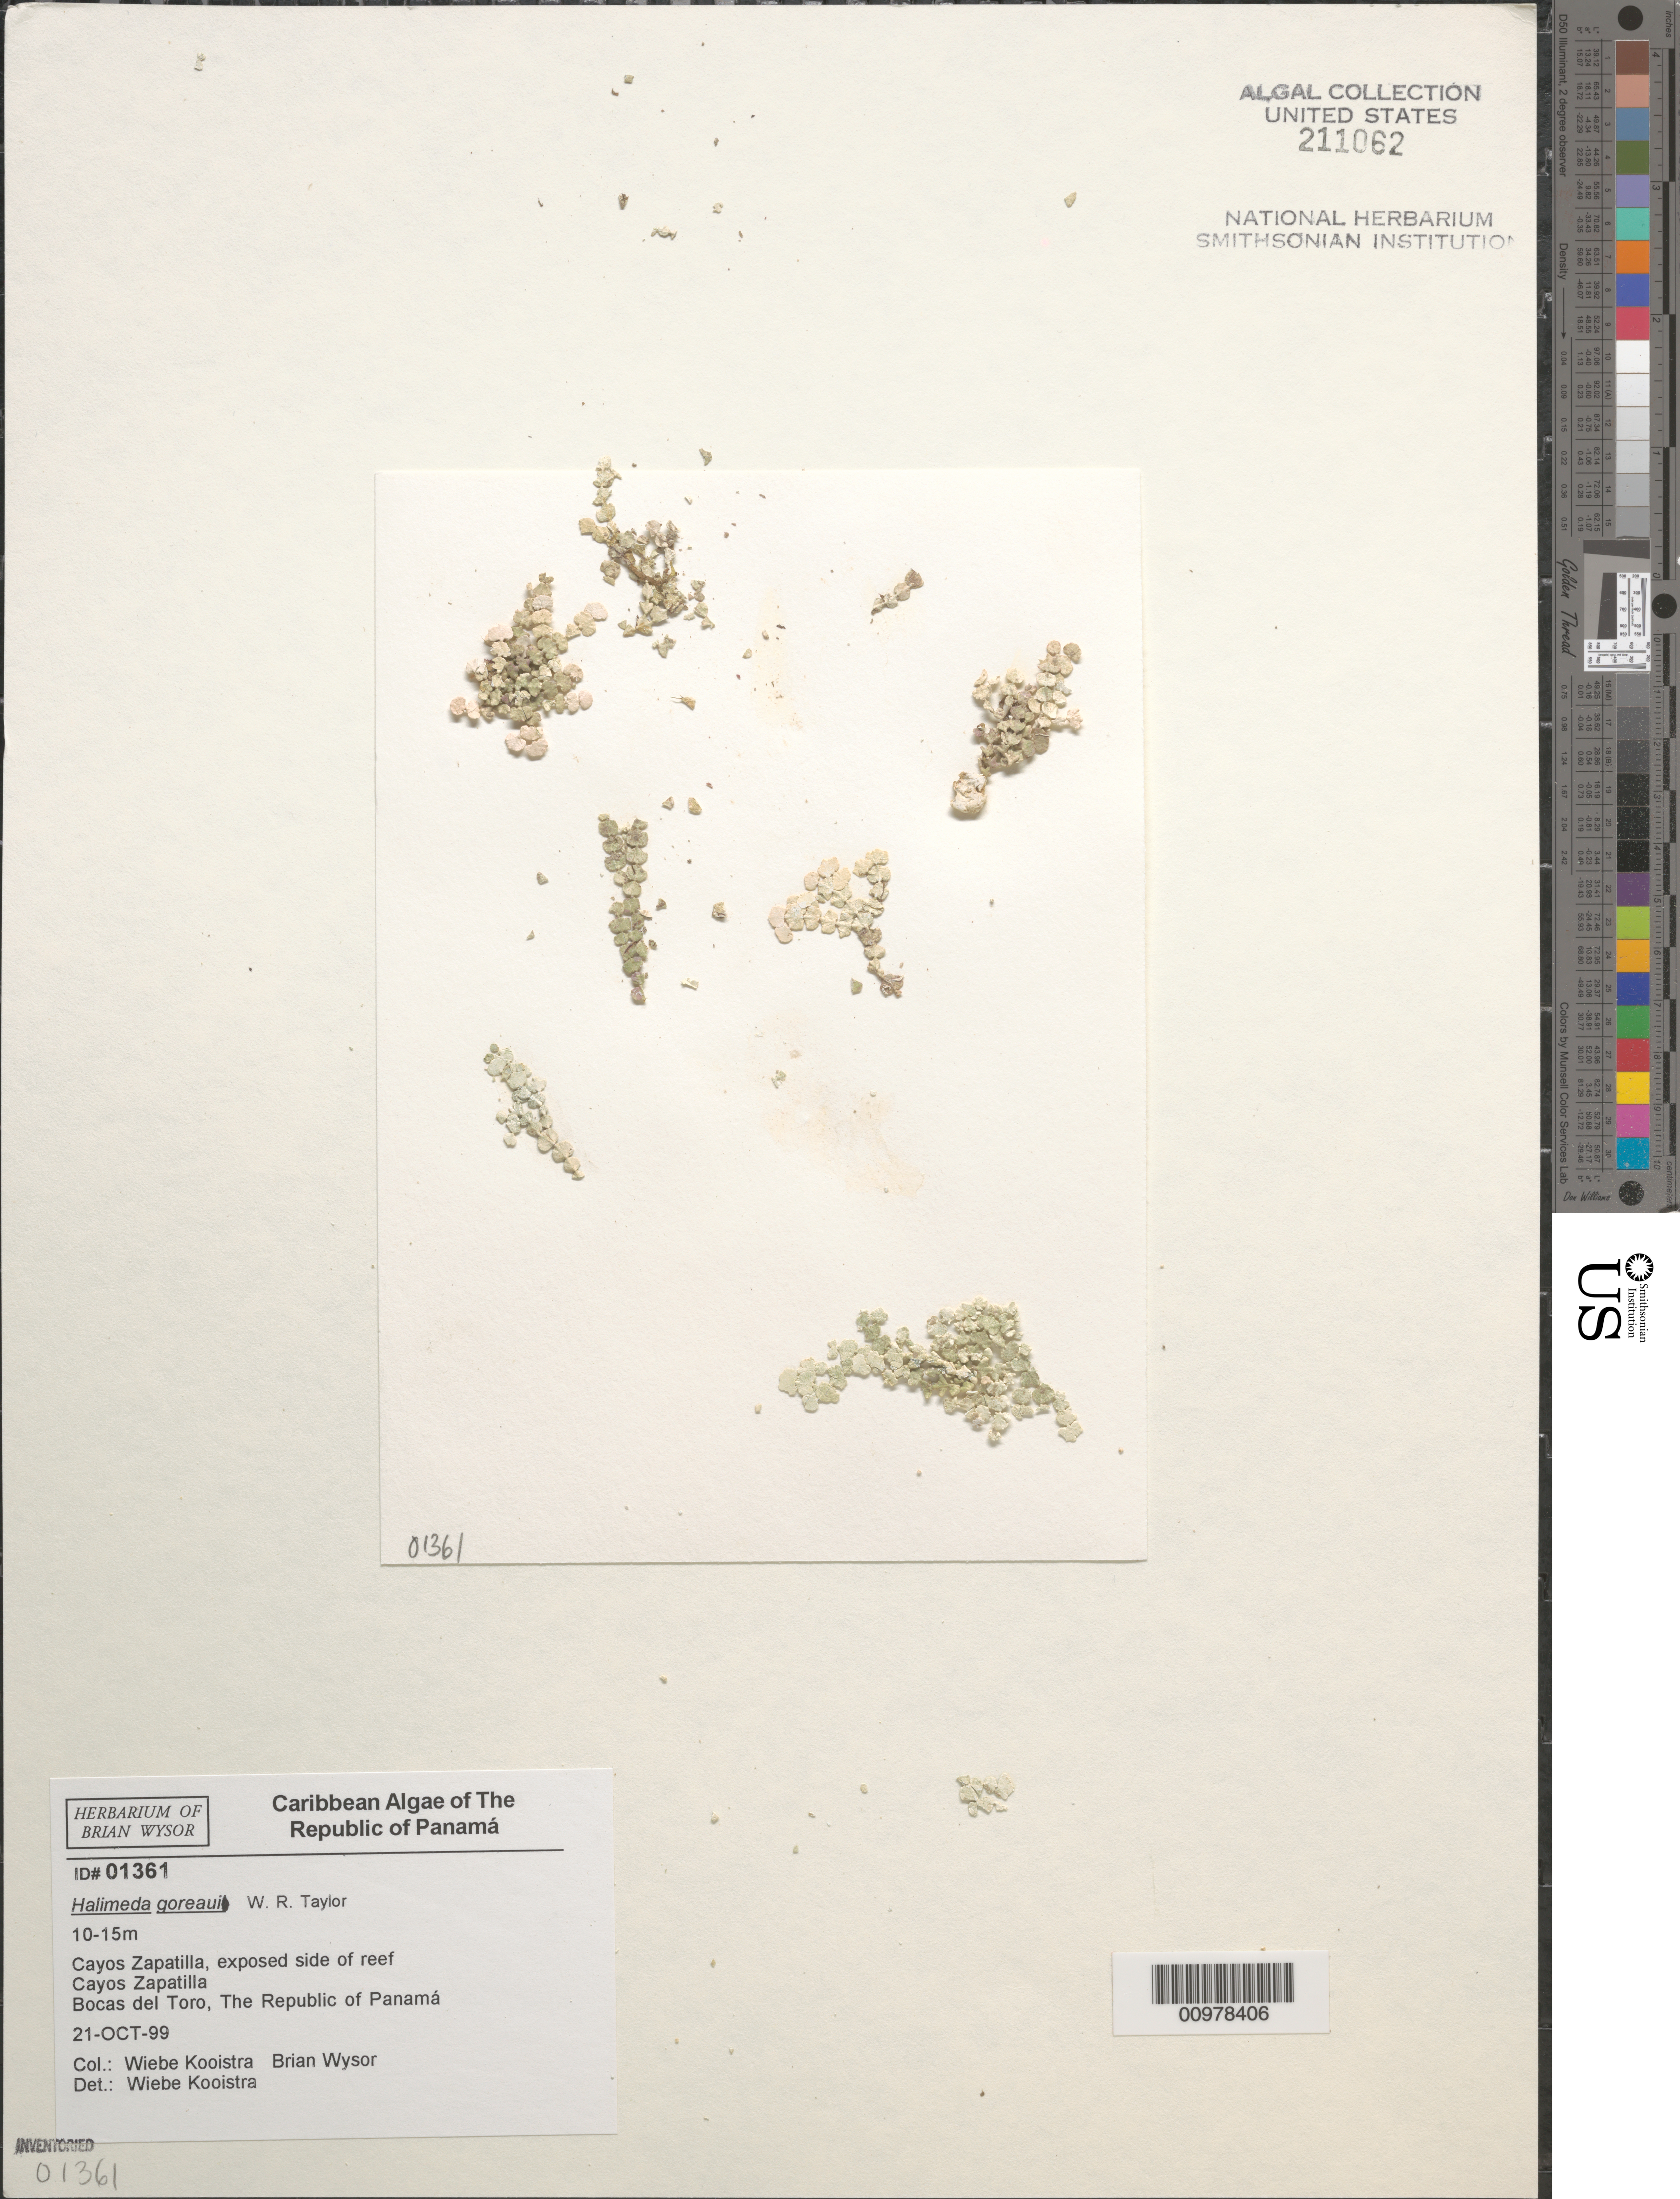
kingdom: Plantae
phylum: Chlorophyta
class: Ulvophyceae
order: Bryopsidales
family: Halimedaceae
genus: Halimeda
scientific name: Halimeda goreaui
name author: W.R. Taylor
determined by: Kooistra, Wiebe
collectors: B. Wysor & W. Kooistra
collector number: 01361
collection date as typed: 21 Oct 1999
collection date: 1999-10-21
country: Panama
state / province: Bocas del Toro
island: Cayos Zapatilla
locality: Exposed side of reef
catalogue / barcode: US 211062